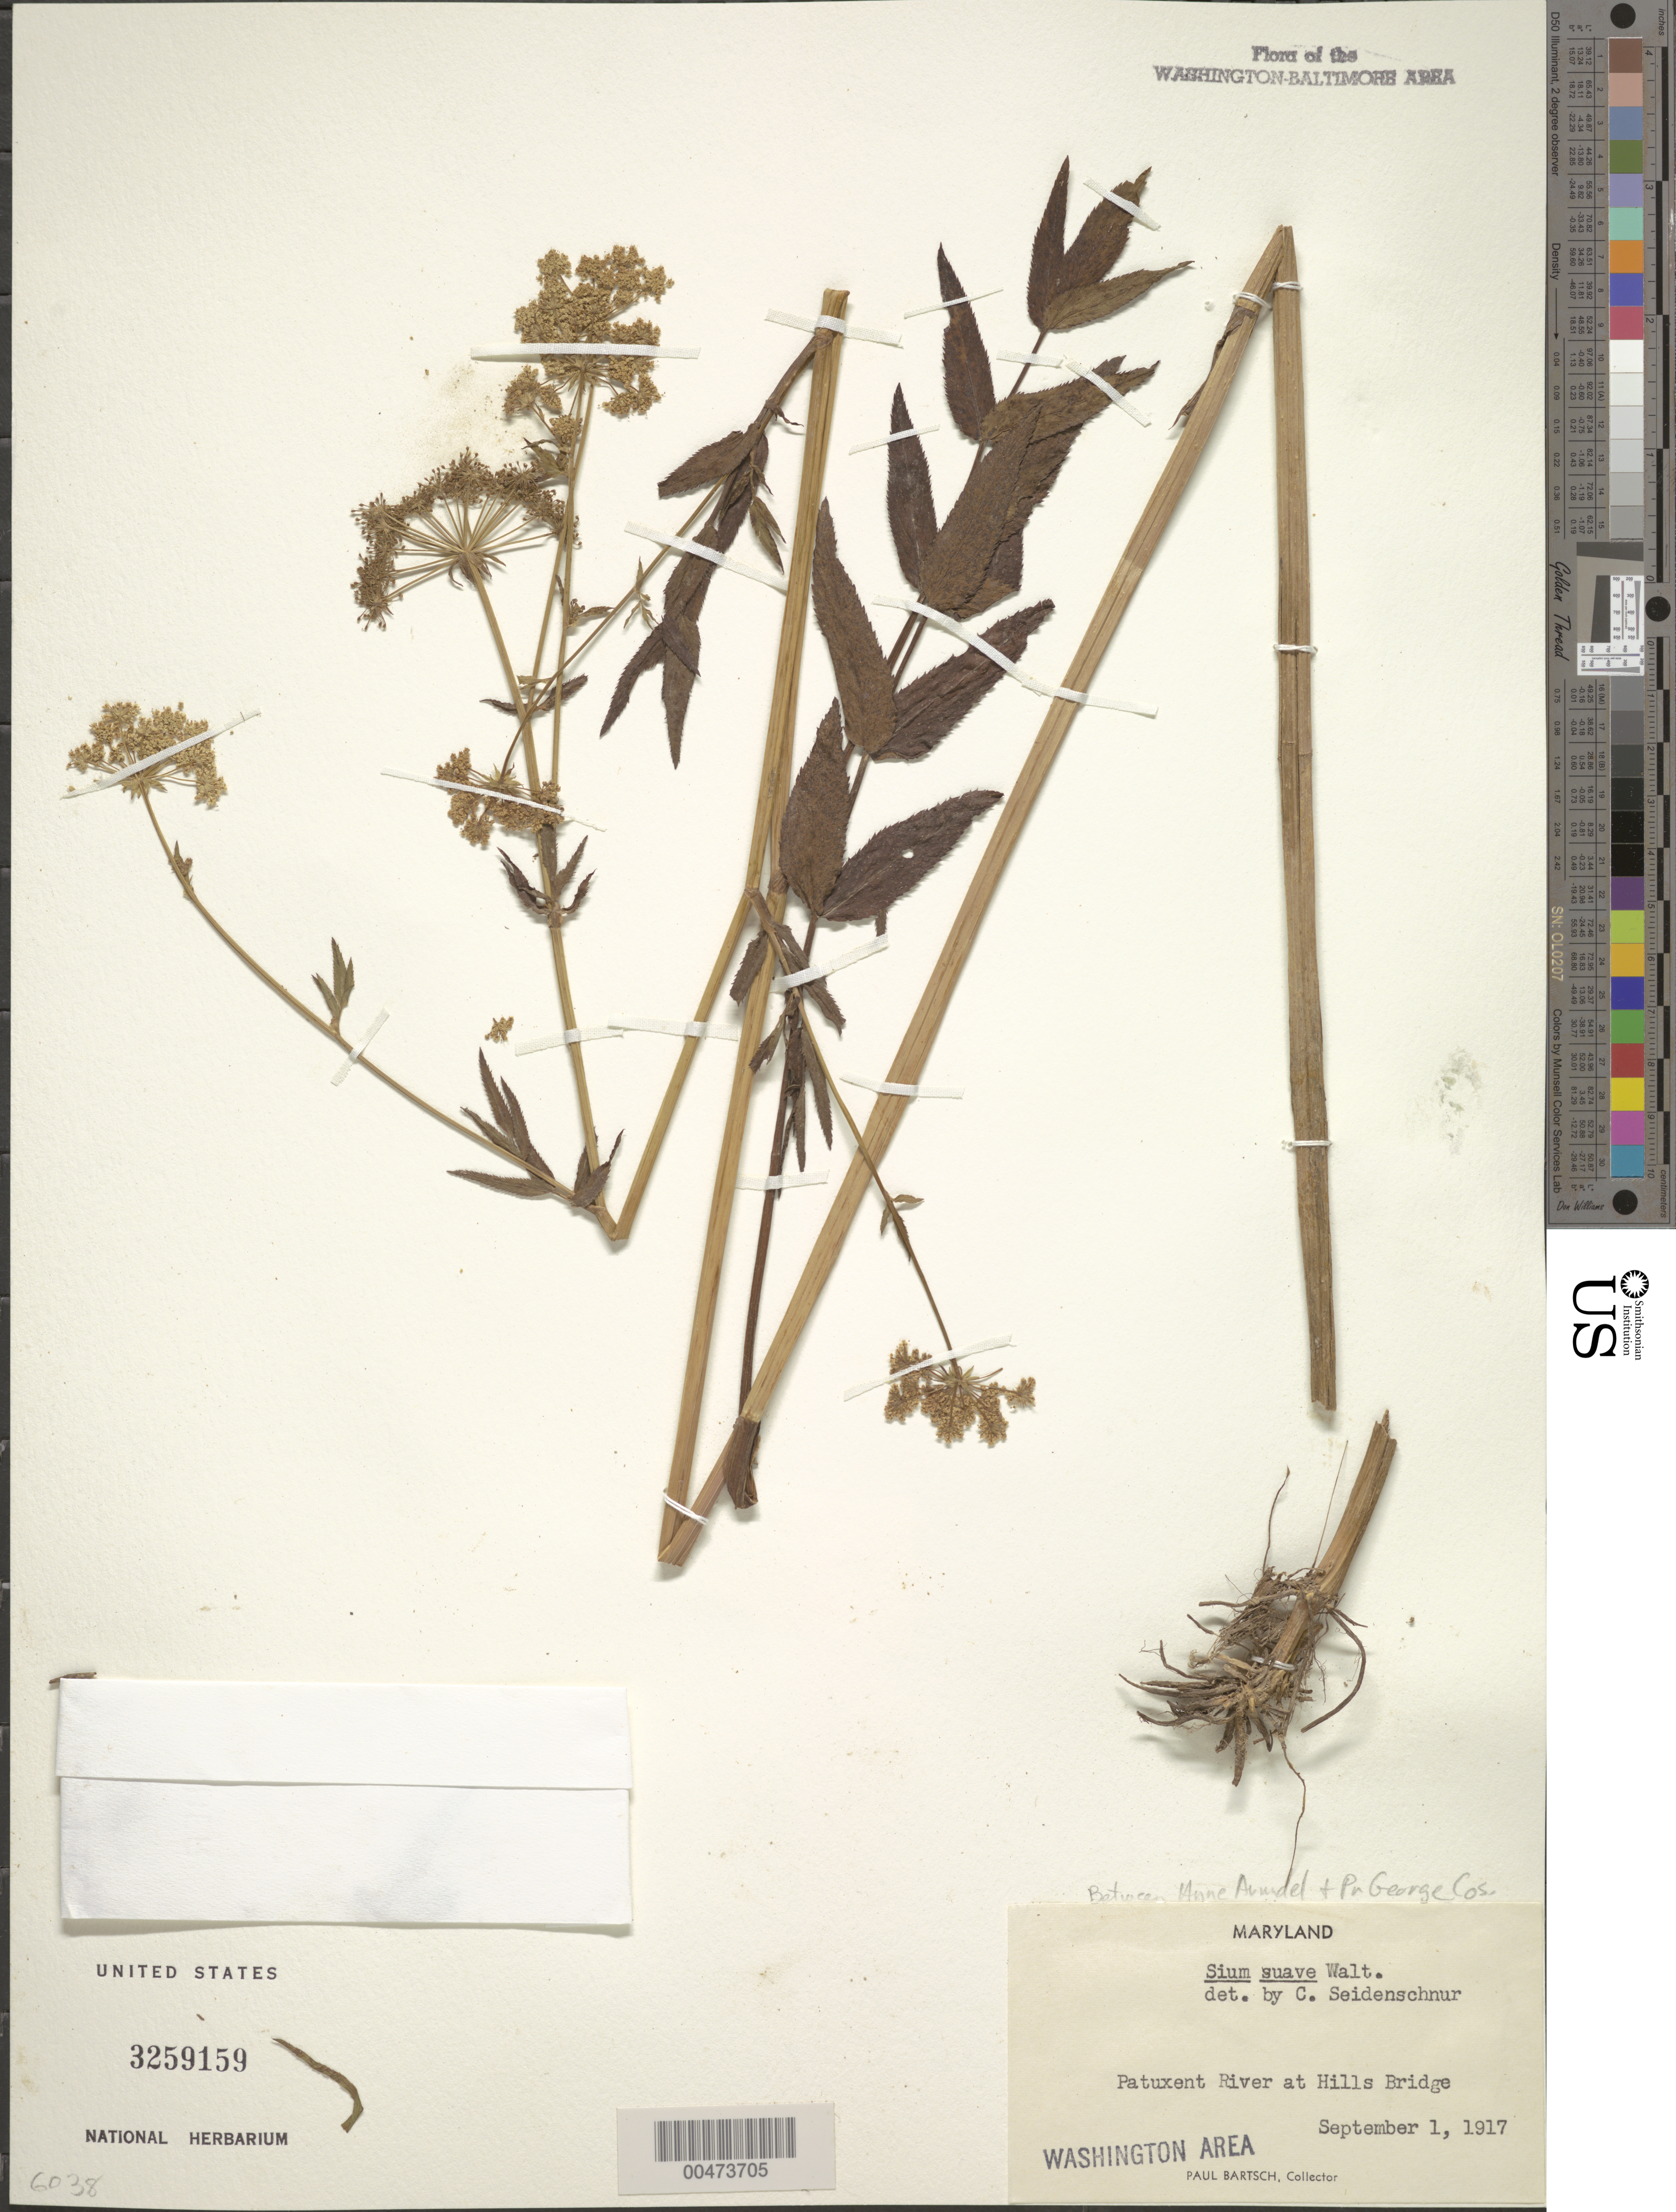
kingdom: Plantae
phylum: Tracheophyta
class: Magnoliopsida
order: Apiales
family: Apiaceae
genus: Sium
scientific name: Sium suave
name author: Walter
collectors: P. Bartsch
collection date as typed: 01 Sep 1917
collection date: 1917-09-01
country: United States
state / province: Maryland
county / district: Anne Arundel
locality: Patuxent River at Hills Bridge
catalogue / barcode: US 3259159